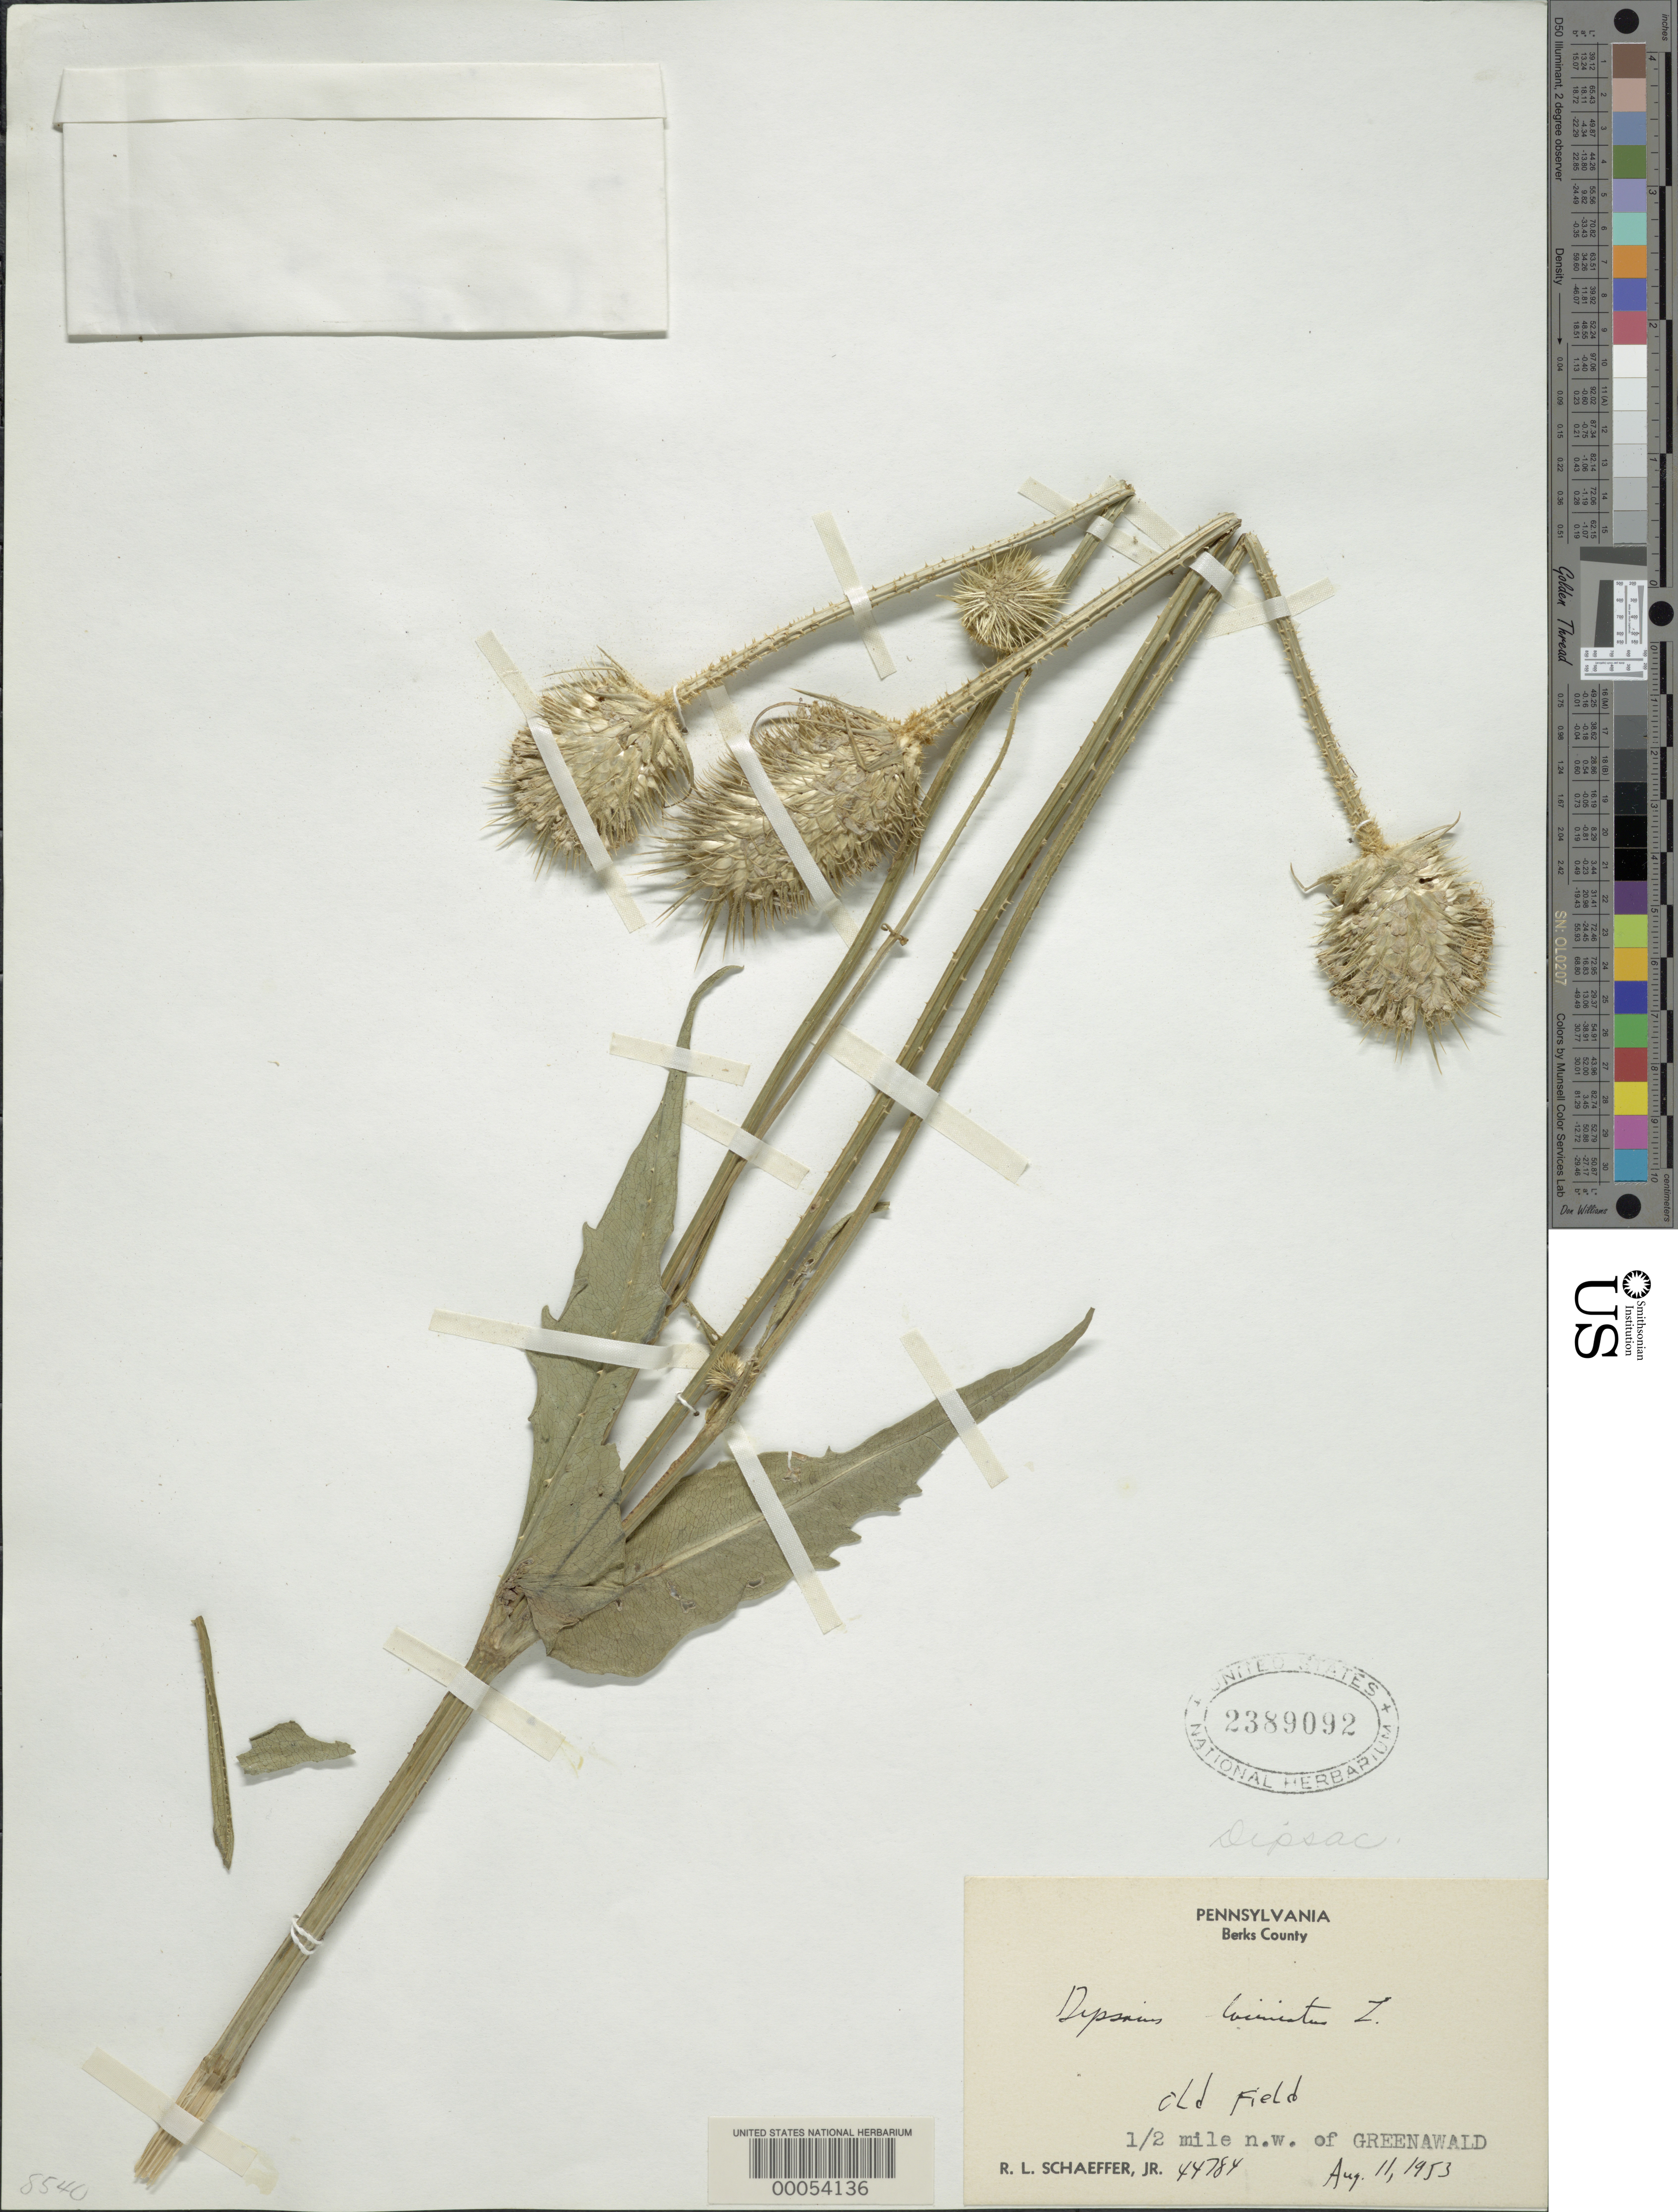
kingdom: Plantae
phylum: Tracheophyta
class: Magnoliopsida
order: Dipsacales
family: Caprifoliaceae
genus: Dipsacus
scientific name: Dipsacus laciniatus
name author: L.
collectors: R. Schaeffer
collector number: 44784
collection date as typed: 11 Aug 1953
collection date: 1953-08-11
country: United States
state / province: Pennsylvania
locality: NW of Greenawald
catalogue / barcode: US 2389092